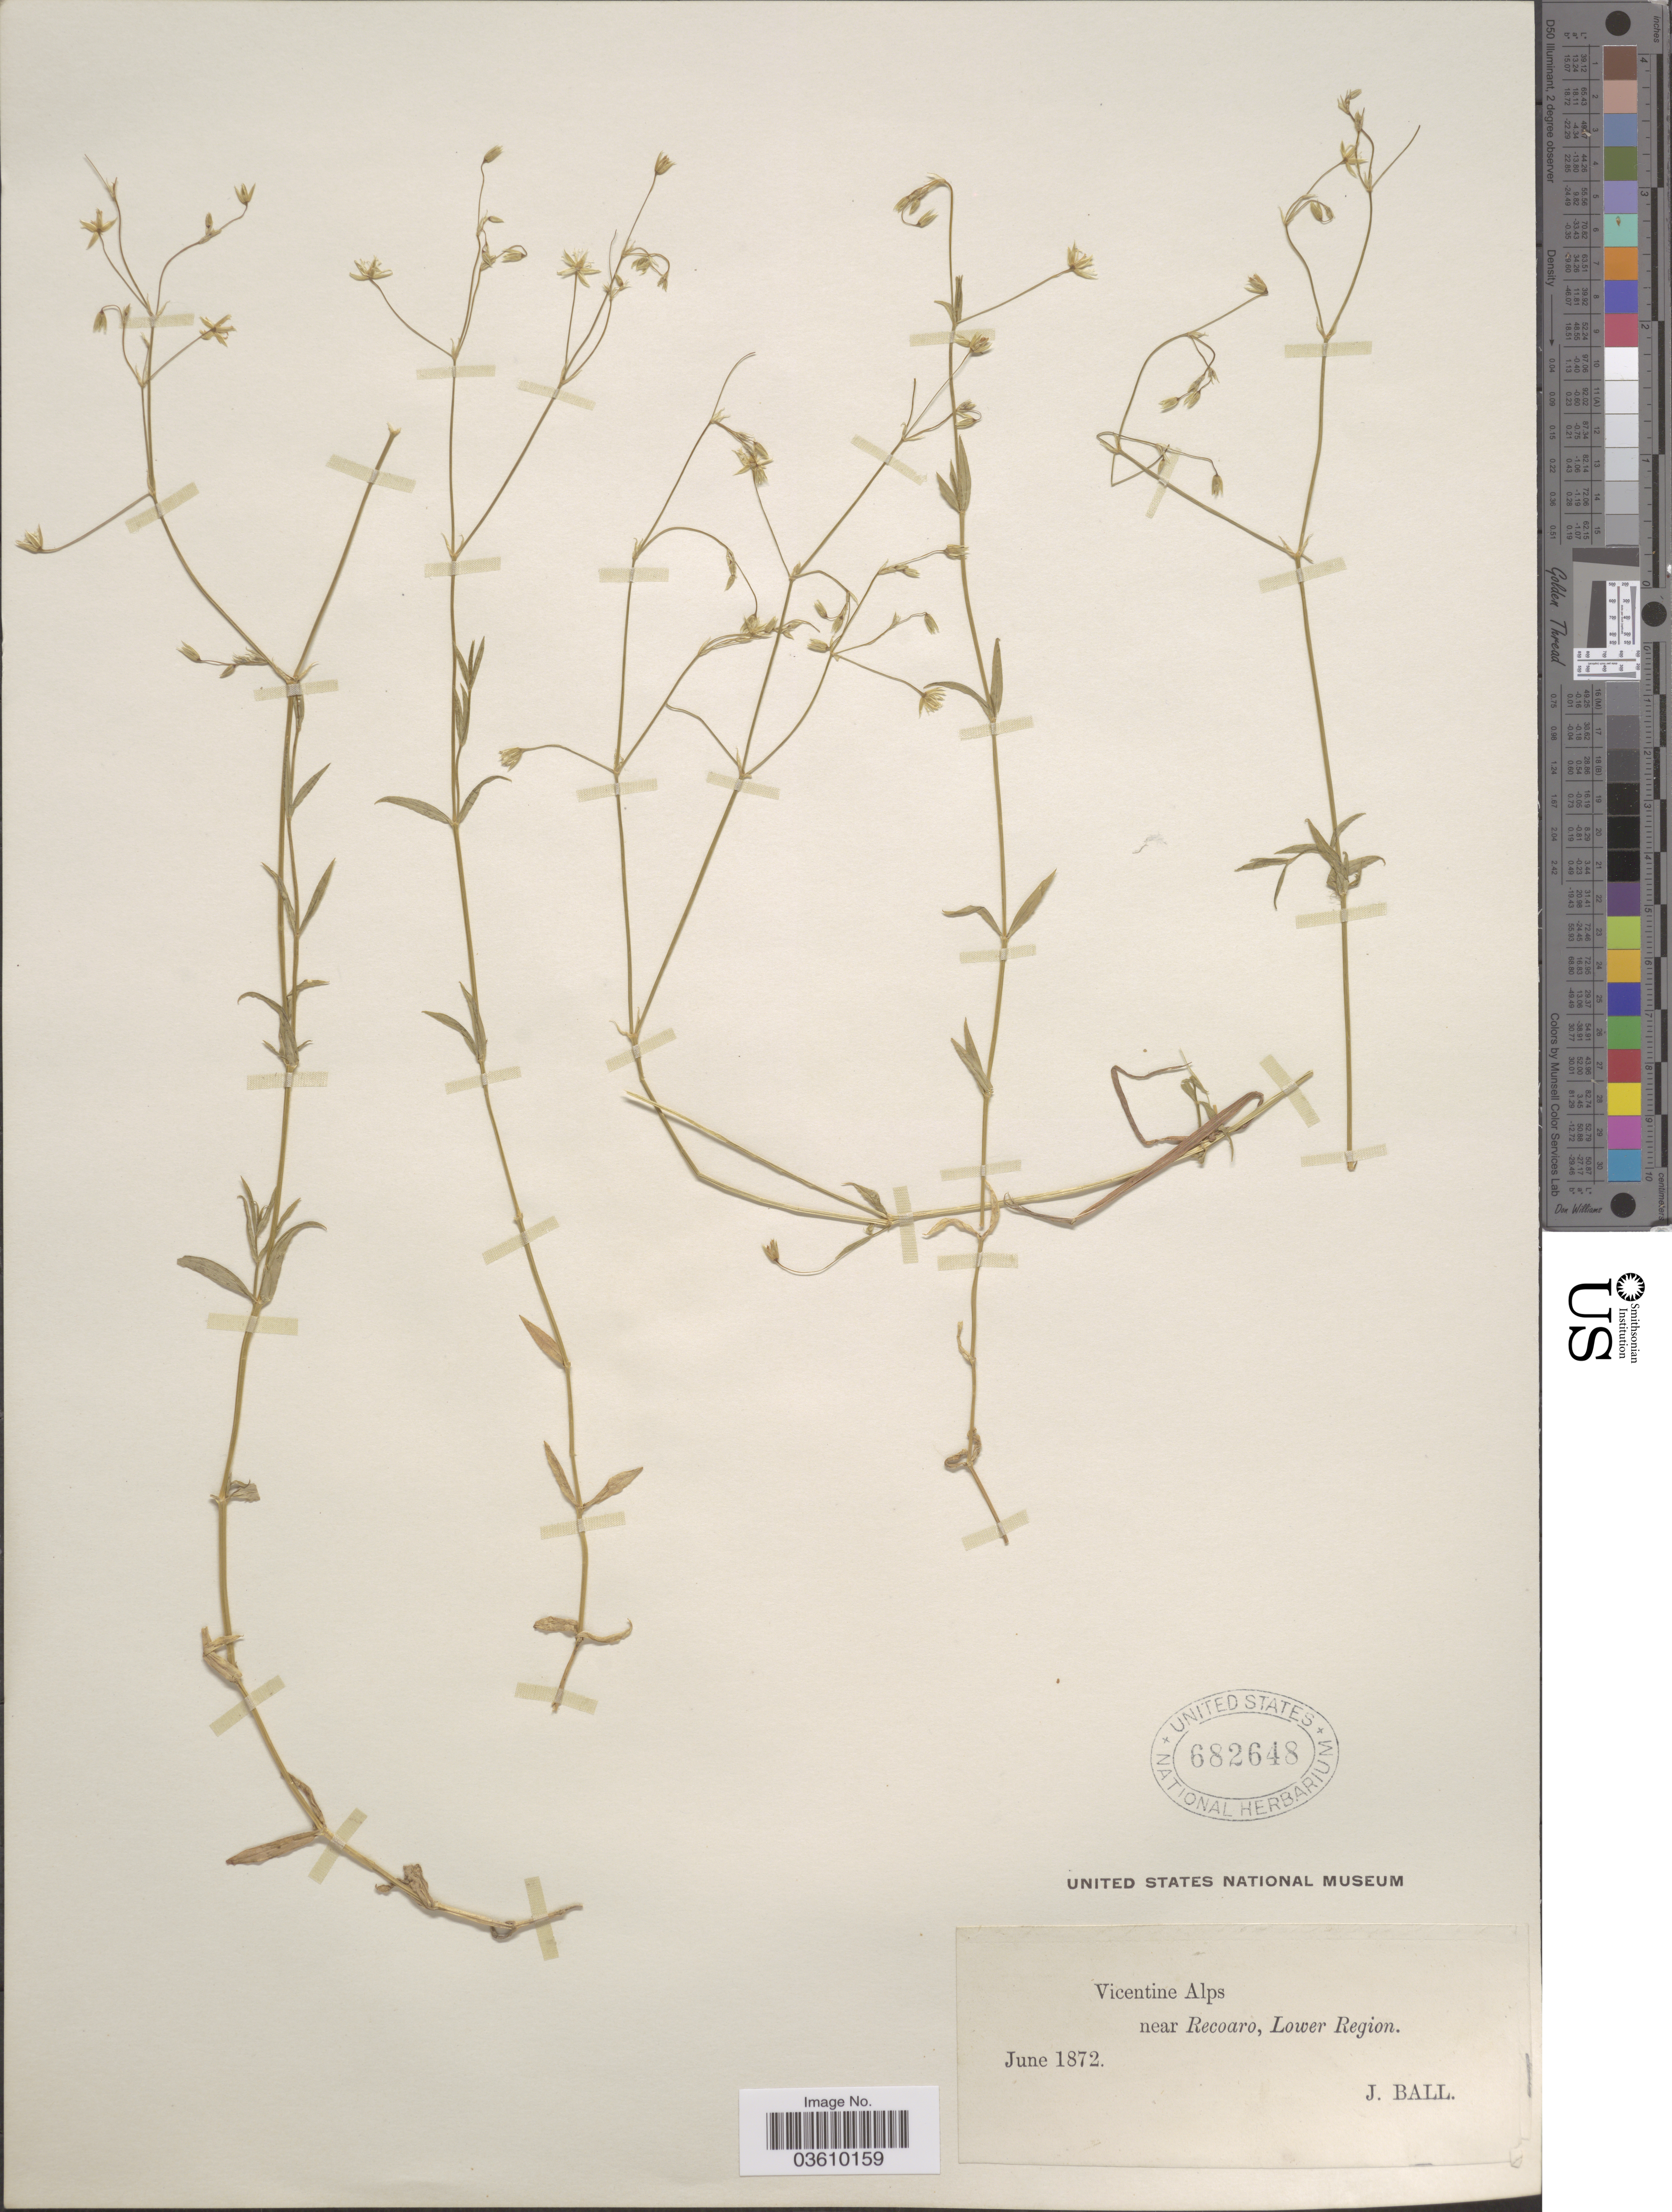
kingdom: Plantae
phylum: Tracheophyta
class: Magnoliopsida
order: Caryophyllales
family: Caryophyllaceae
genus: Stellaria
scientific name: Stellaria sp.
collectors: J. Ball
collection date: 1872-06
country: Italy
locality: Vicentine Alps near Recoaro, Lower Region.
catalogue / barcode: US 682648